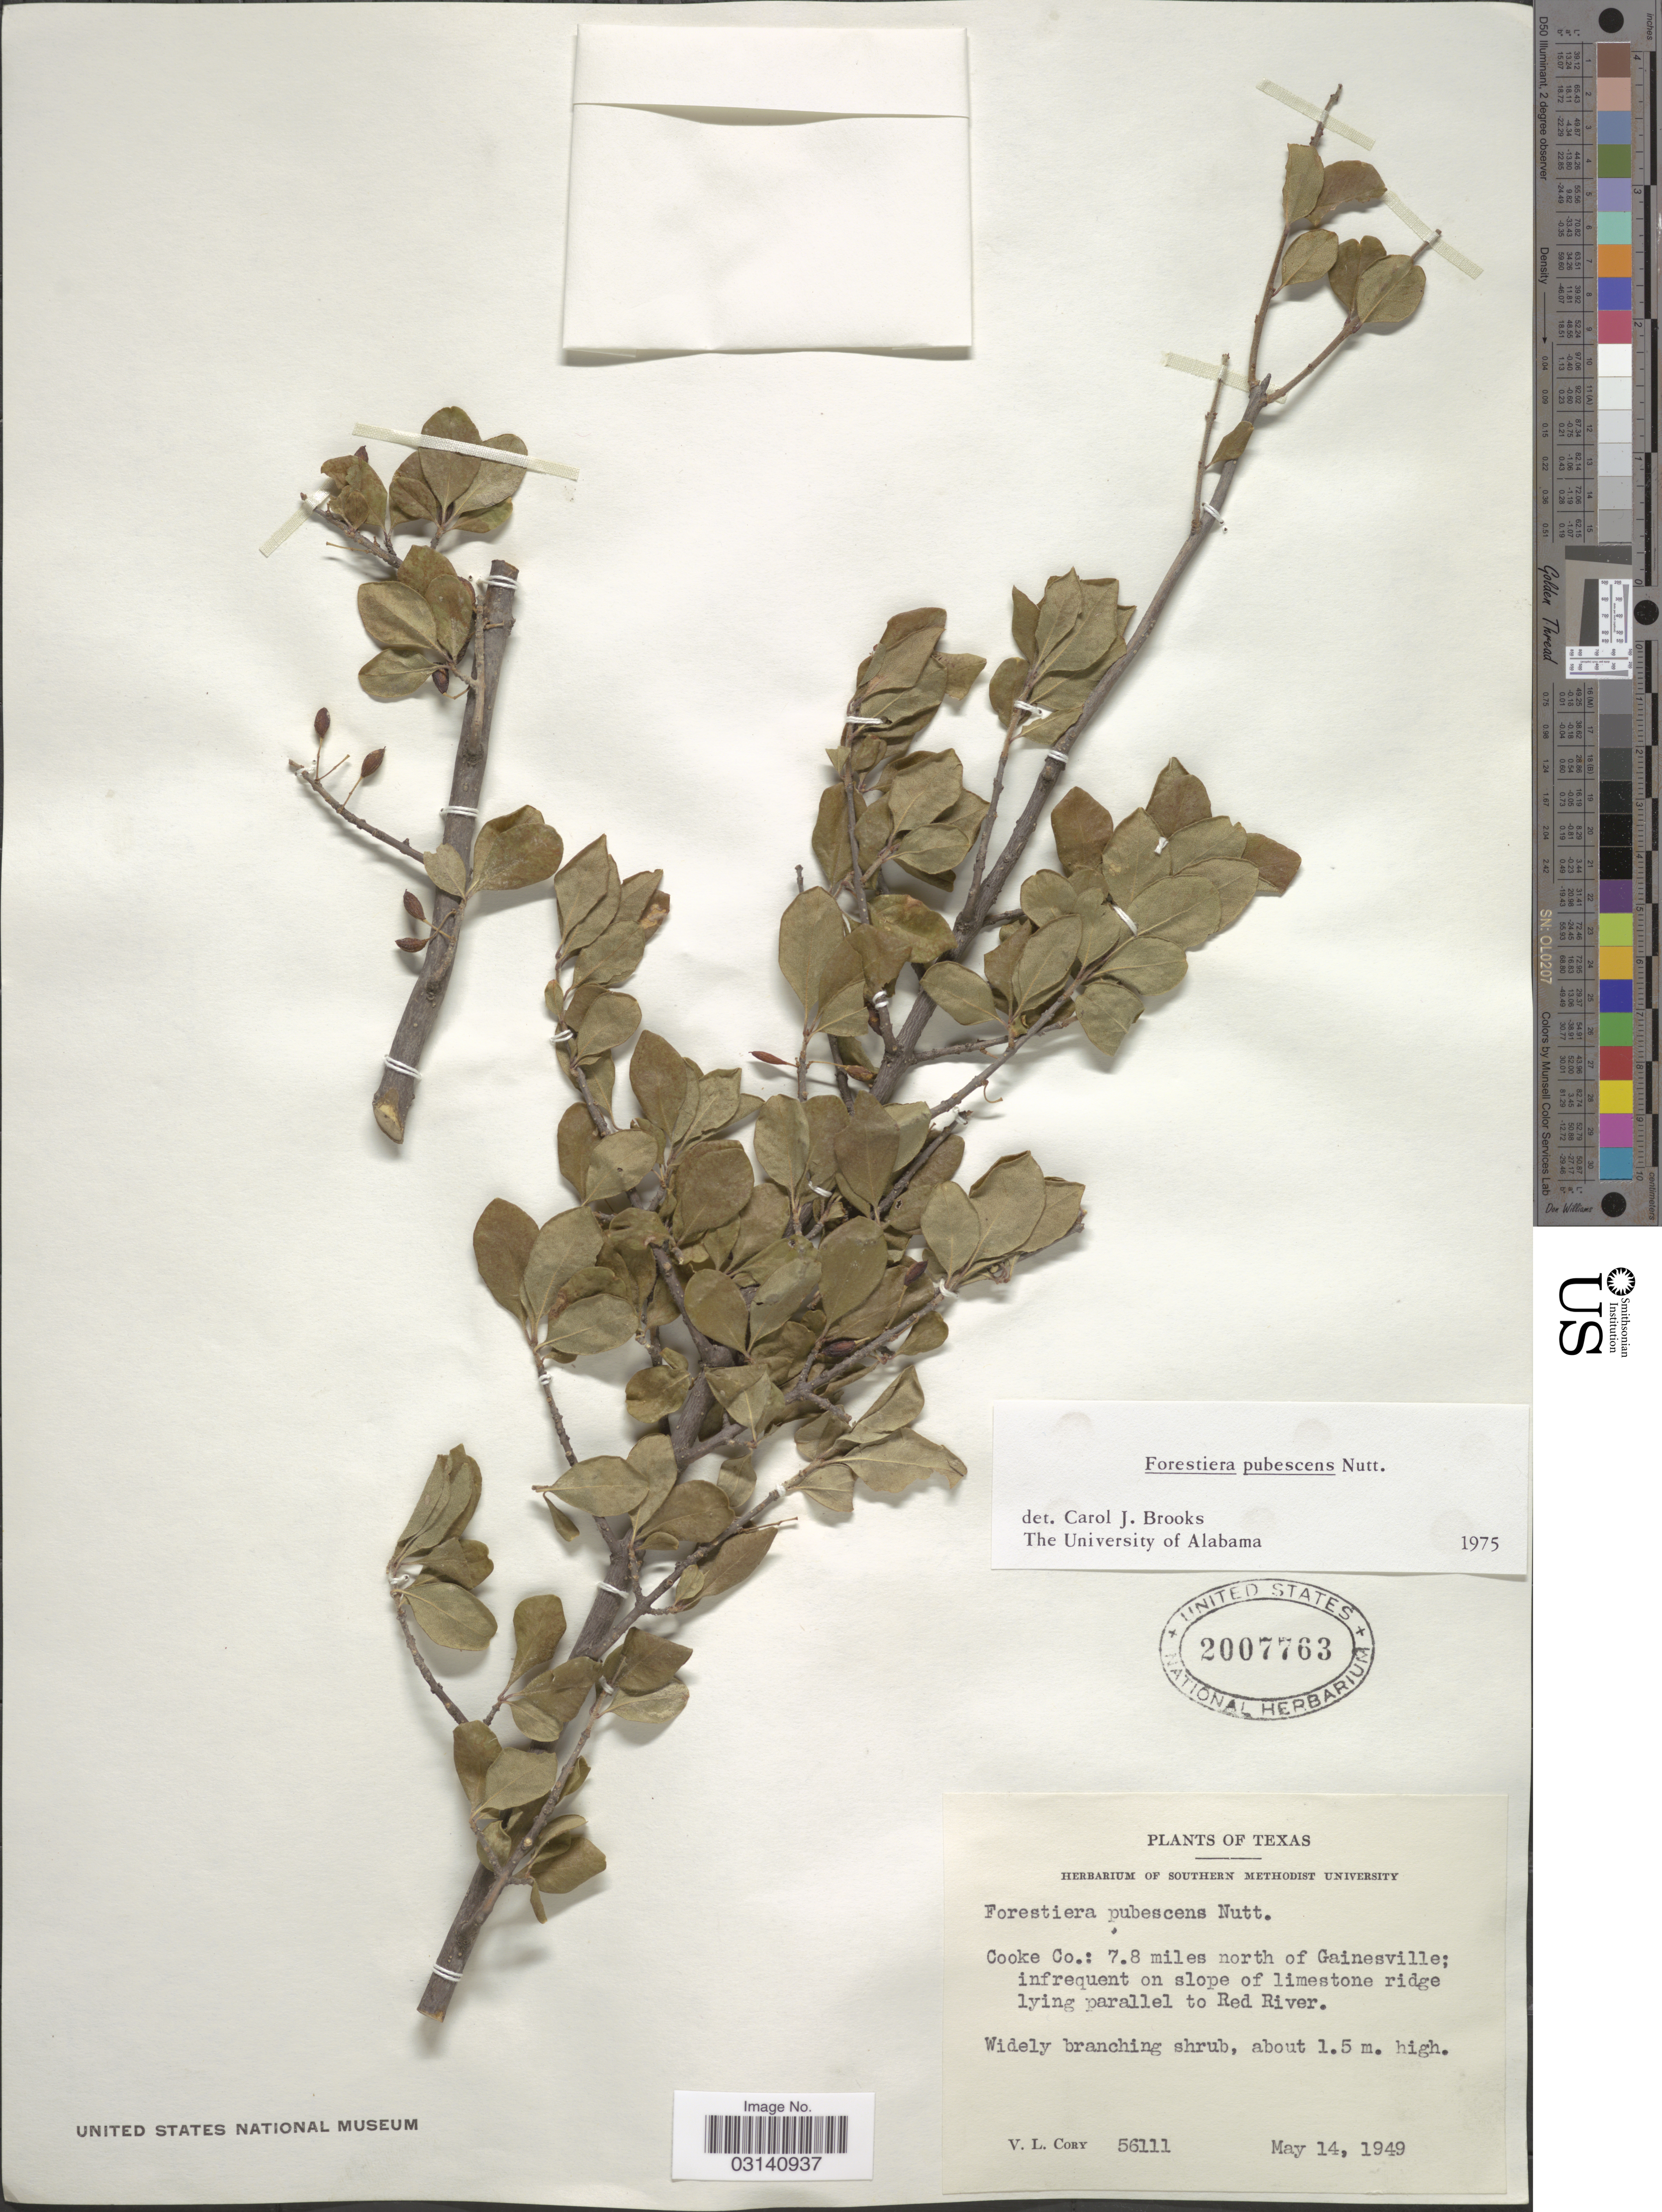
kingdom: Plantae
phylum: Tracheophyta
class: Magnoliopsida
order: Lamiales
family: Oleaceae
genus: Forestiera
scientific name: Forestiera pubescens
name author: Nutt.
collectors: V. Cory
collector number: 56111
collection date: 1949-05-14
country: United States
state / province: Texas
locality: Cooke Co.: 7.8 miles north of Gainesville; on slope of limestone ridge lying parallel to Red River.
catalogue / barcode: US 2007763